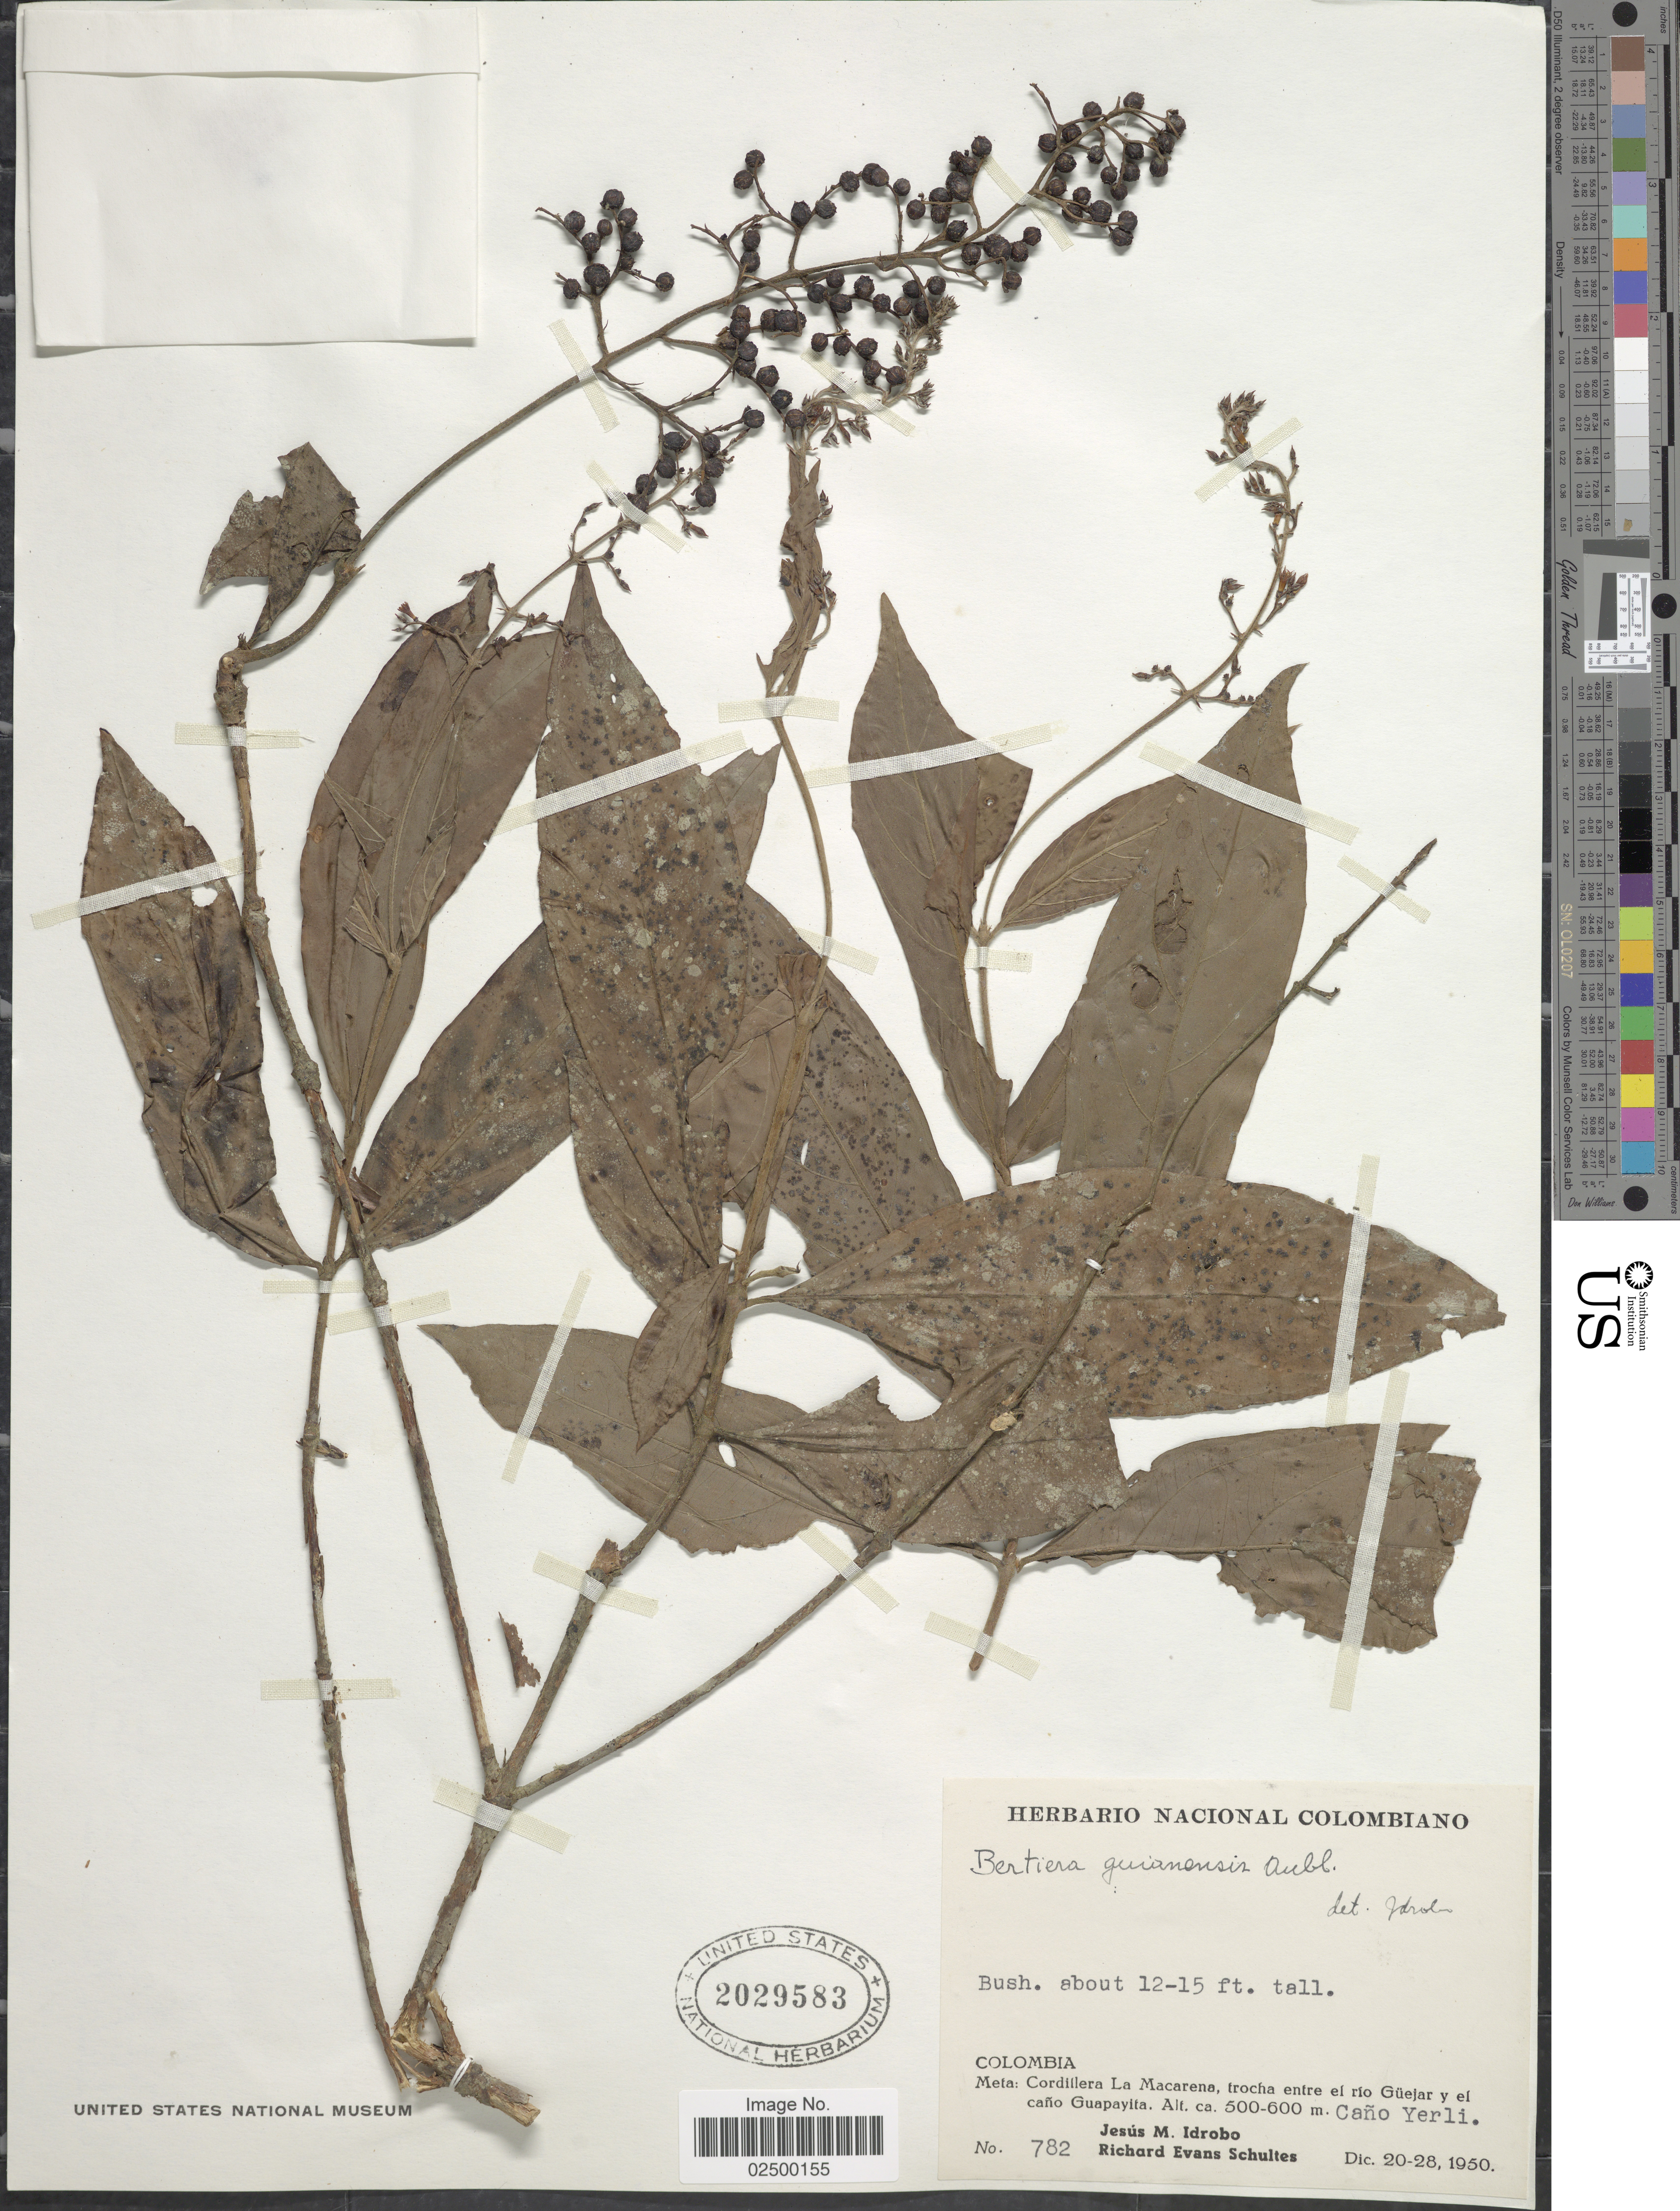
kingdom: Plantae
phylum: Tracheophyta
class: Magnoliopsida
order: Gentianales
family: Rubiaceae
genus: Bertiera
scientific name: Bertiera guianensis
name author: Aubl.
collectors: J. M. Idrobo & R. E. Schultes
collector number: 782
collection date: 1950-12-20/1950-12-28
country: Colombia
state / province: Meta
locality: Cordillera La Macarena, trocha entre el rio Guejar y el cano Guapayita, Cano Yerli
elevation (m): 500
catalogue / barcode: US 2029583